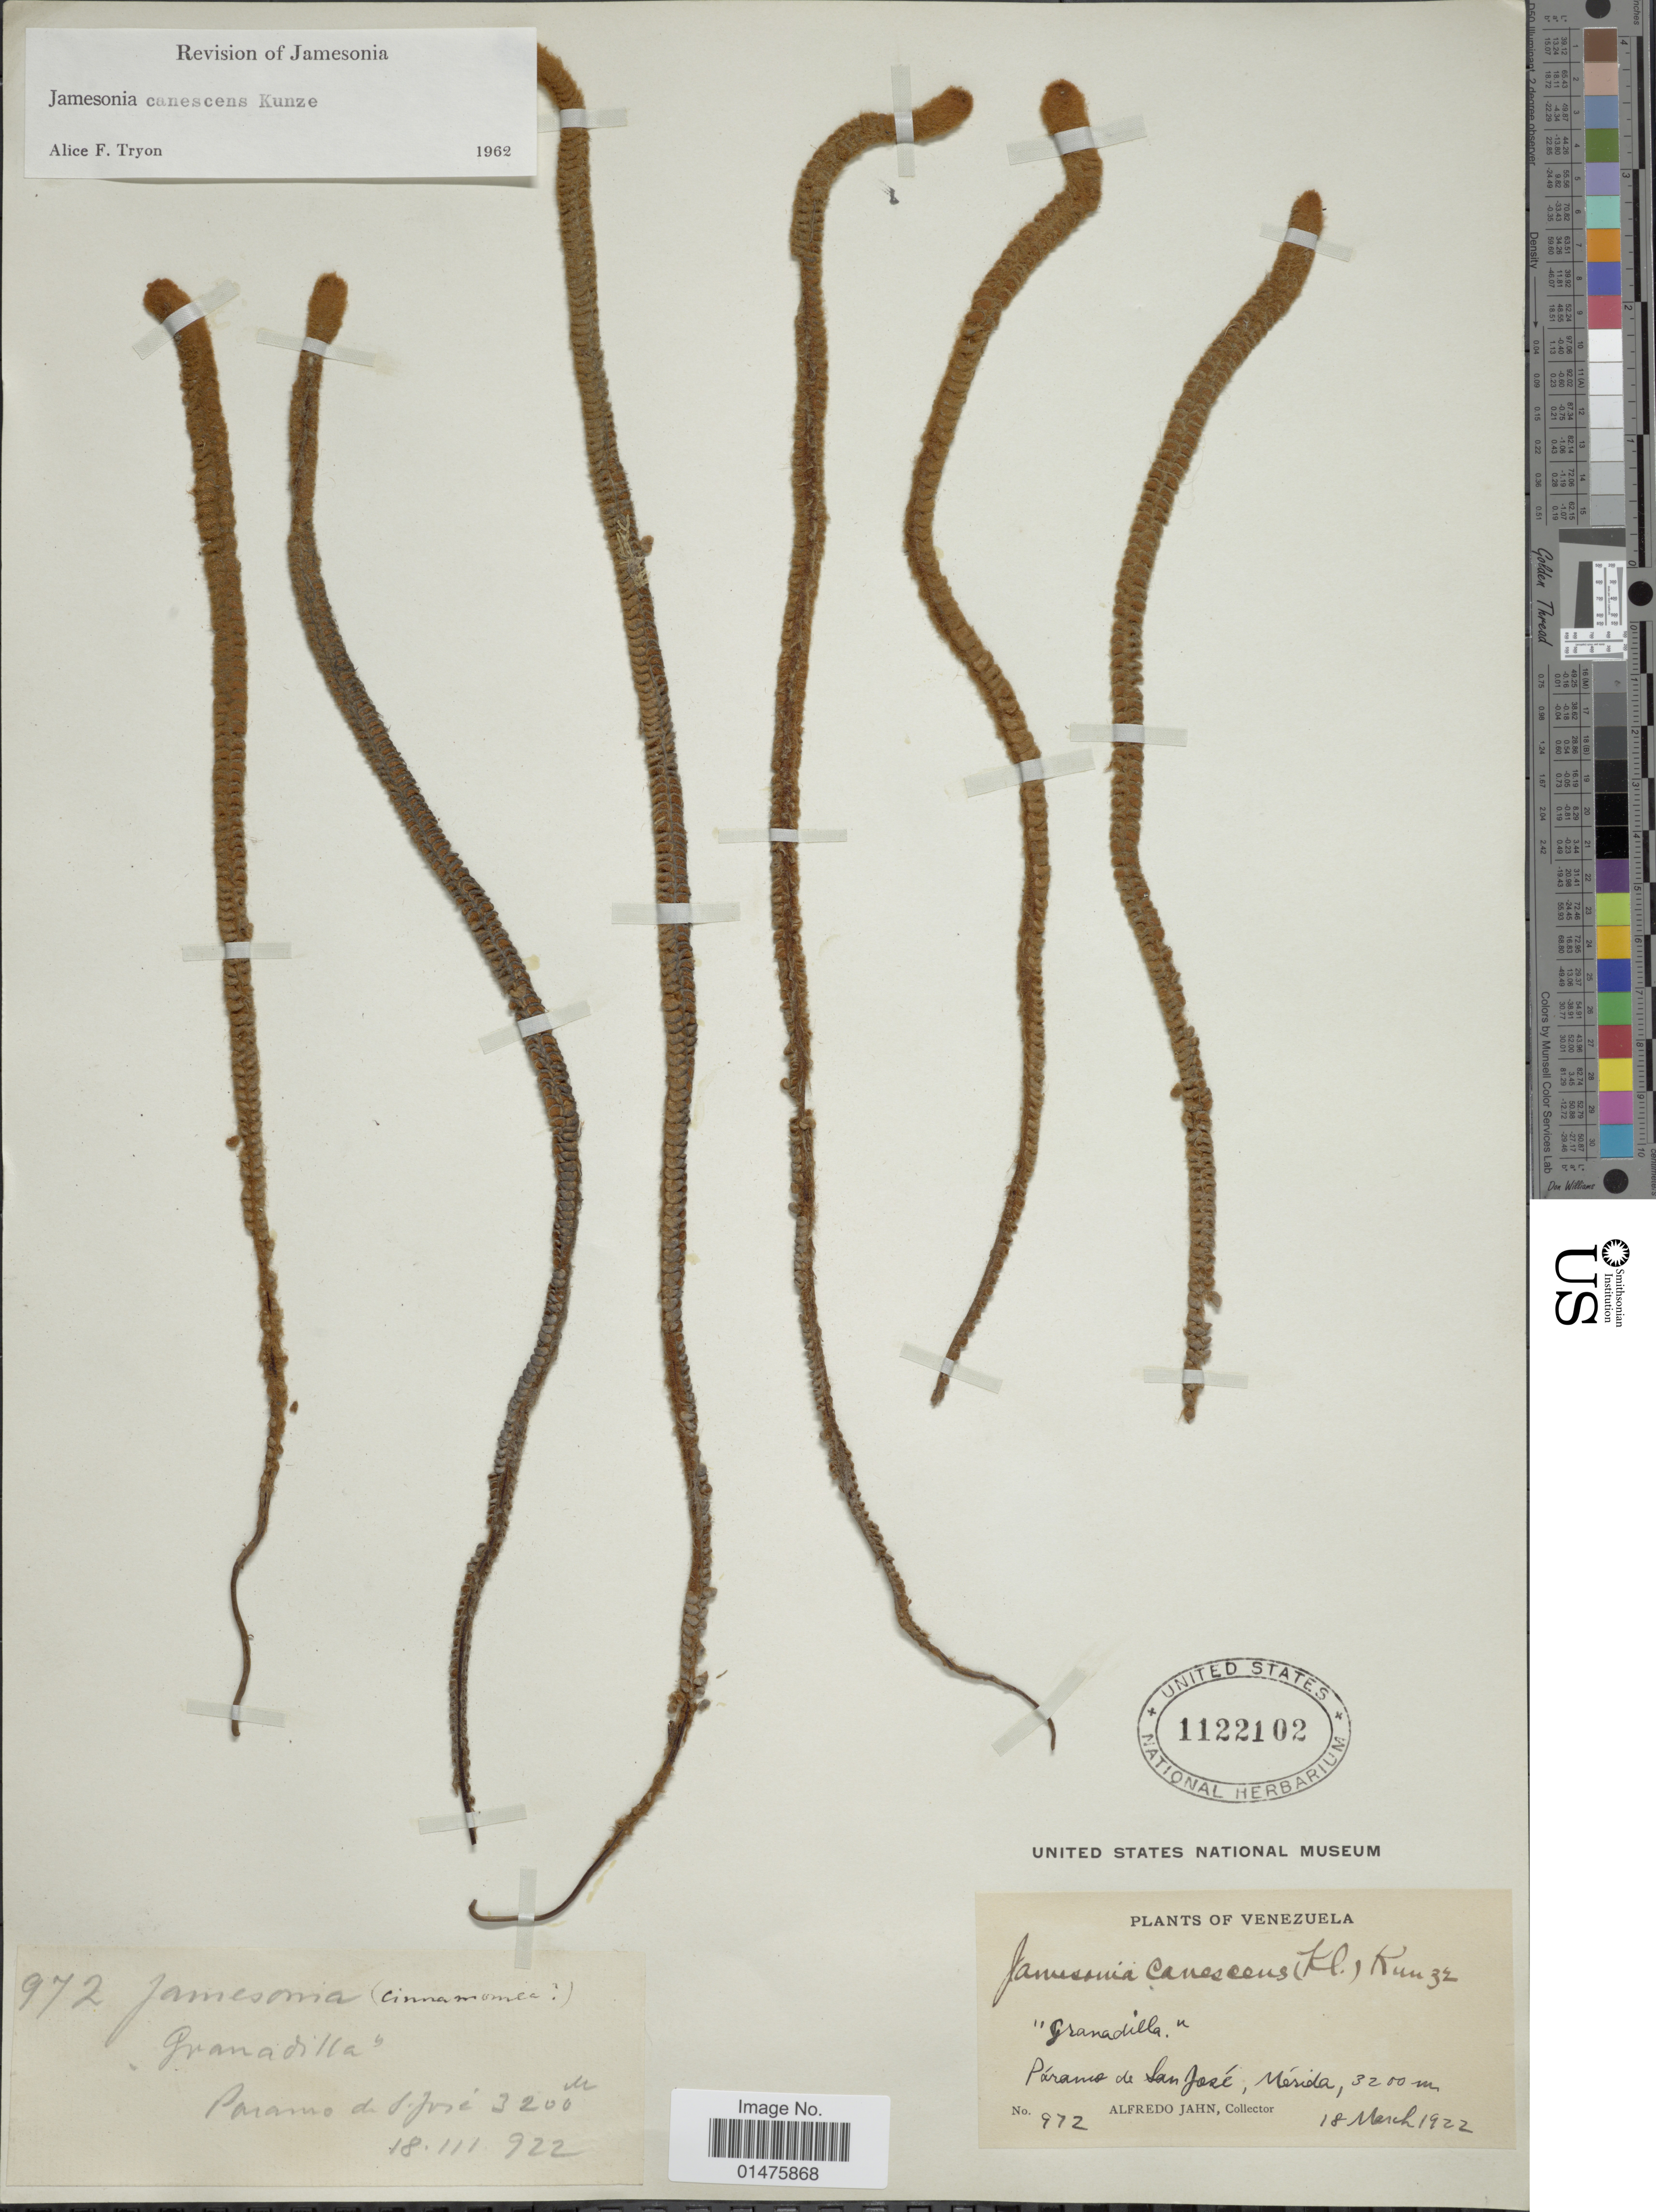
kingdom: Plantae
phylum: Tracheophyta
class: Polypodiopsida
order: Polypodiales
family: Pteridaceae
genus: Jamesonia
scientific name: Jamesonia canescens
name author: Kunze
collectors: A. Jahn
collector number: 972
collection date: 1922-03-18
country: Venezuela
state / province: Mérida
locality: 'Granadilla', Paramo de San José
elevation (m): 3200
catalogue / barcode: US 1122102